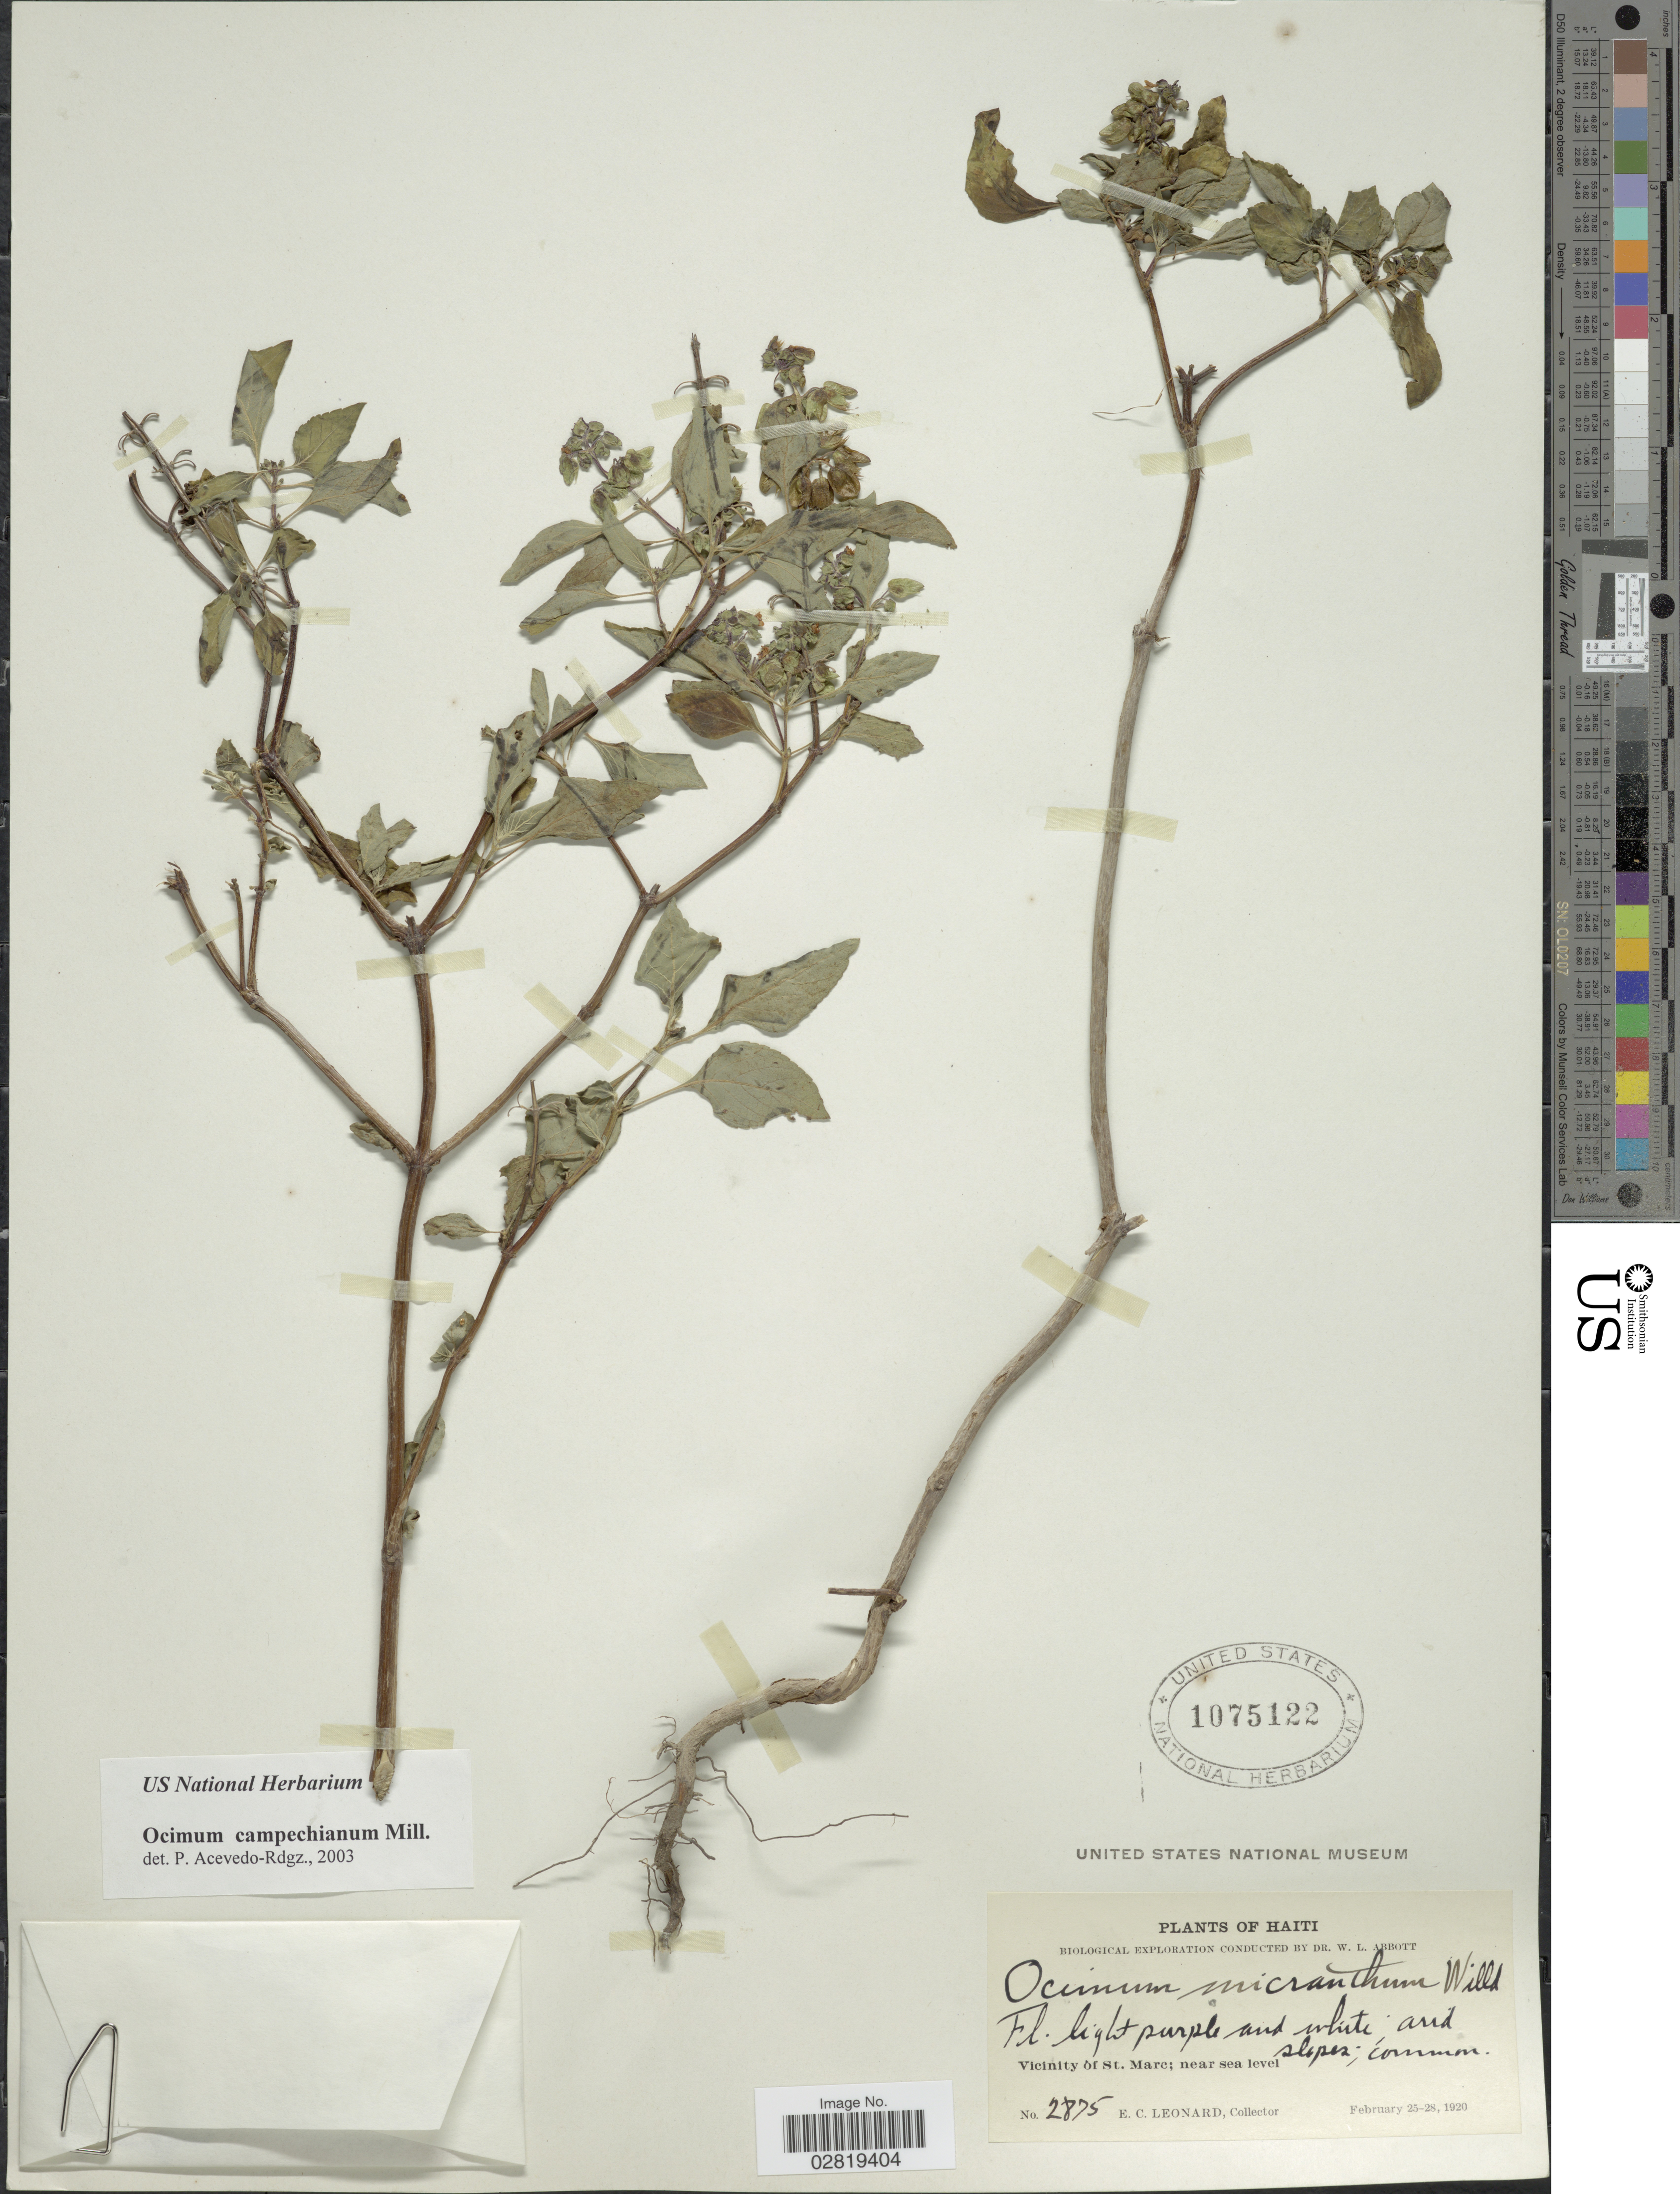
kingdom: Plantae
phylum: Tracheophyta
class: Magnoliopsida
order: Lamiales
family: Lamiaceae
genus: Ocimum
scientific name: Ocimum campechianum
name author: Mill.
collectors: E. C. Leonard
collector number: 2875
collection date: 1920-02-25/1920-02-28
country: Haiti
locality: Vicinity of St. Marc.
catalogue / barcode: US 1075122